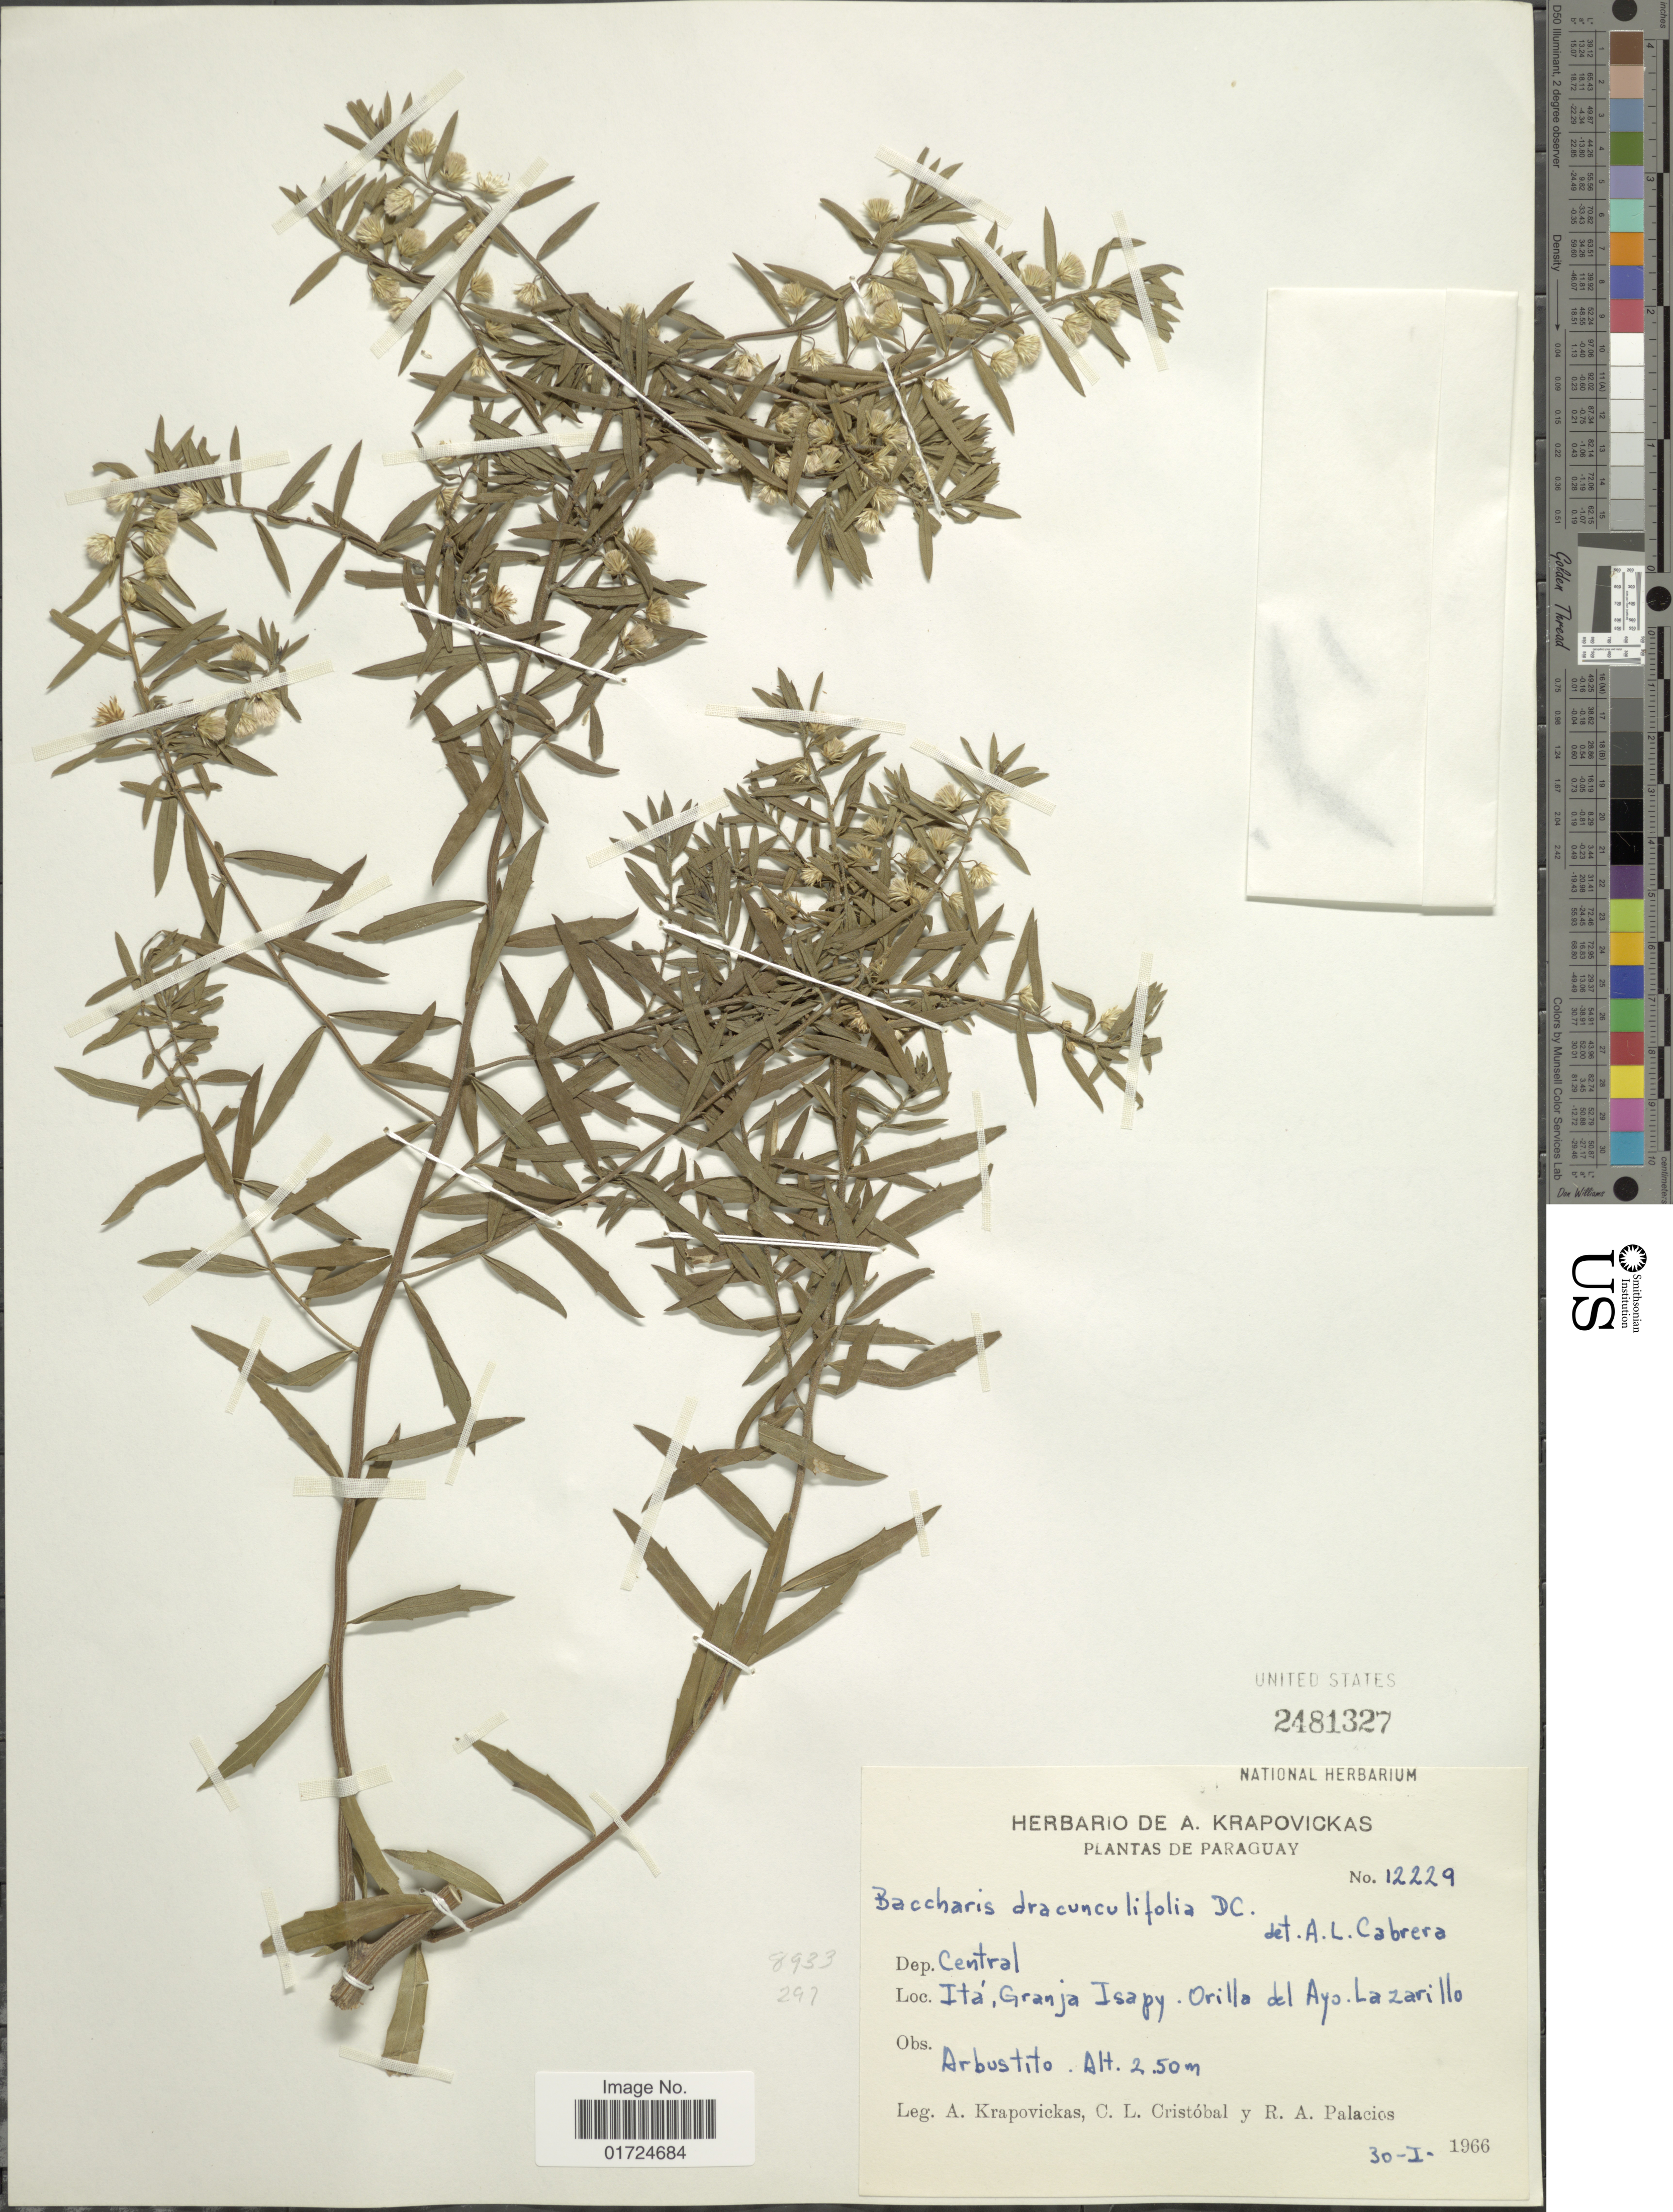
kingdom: Plantae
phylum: Tracheophyta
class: Magnoliopsida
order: Asterales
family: Asteraceae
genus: Baccharis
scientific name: Baccharis dracunculifolia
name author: DC.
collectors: A. Krapovickas, C. L. Cristóbal & R. Palacios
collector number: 12229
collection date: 1966-01-30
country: Paraguay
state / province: Central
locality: Dep. Central. Itá, Granja Isapy. Orilla del Ayo. Lazarillo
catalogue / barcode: US 2481327